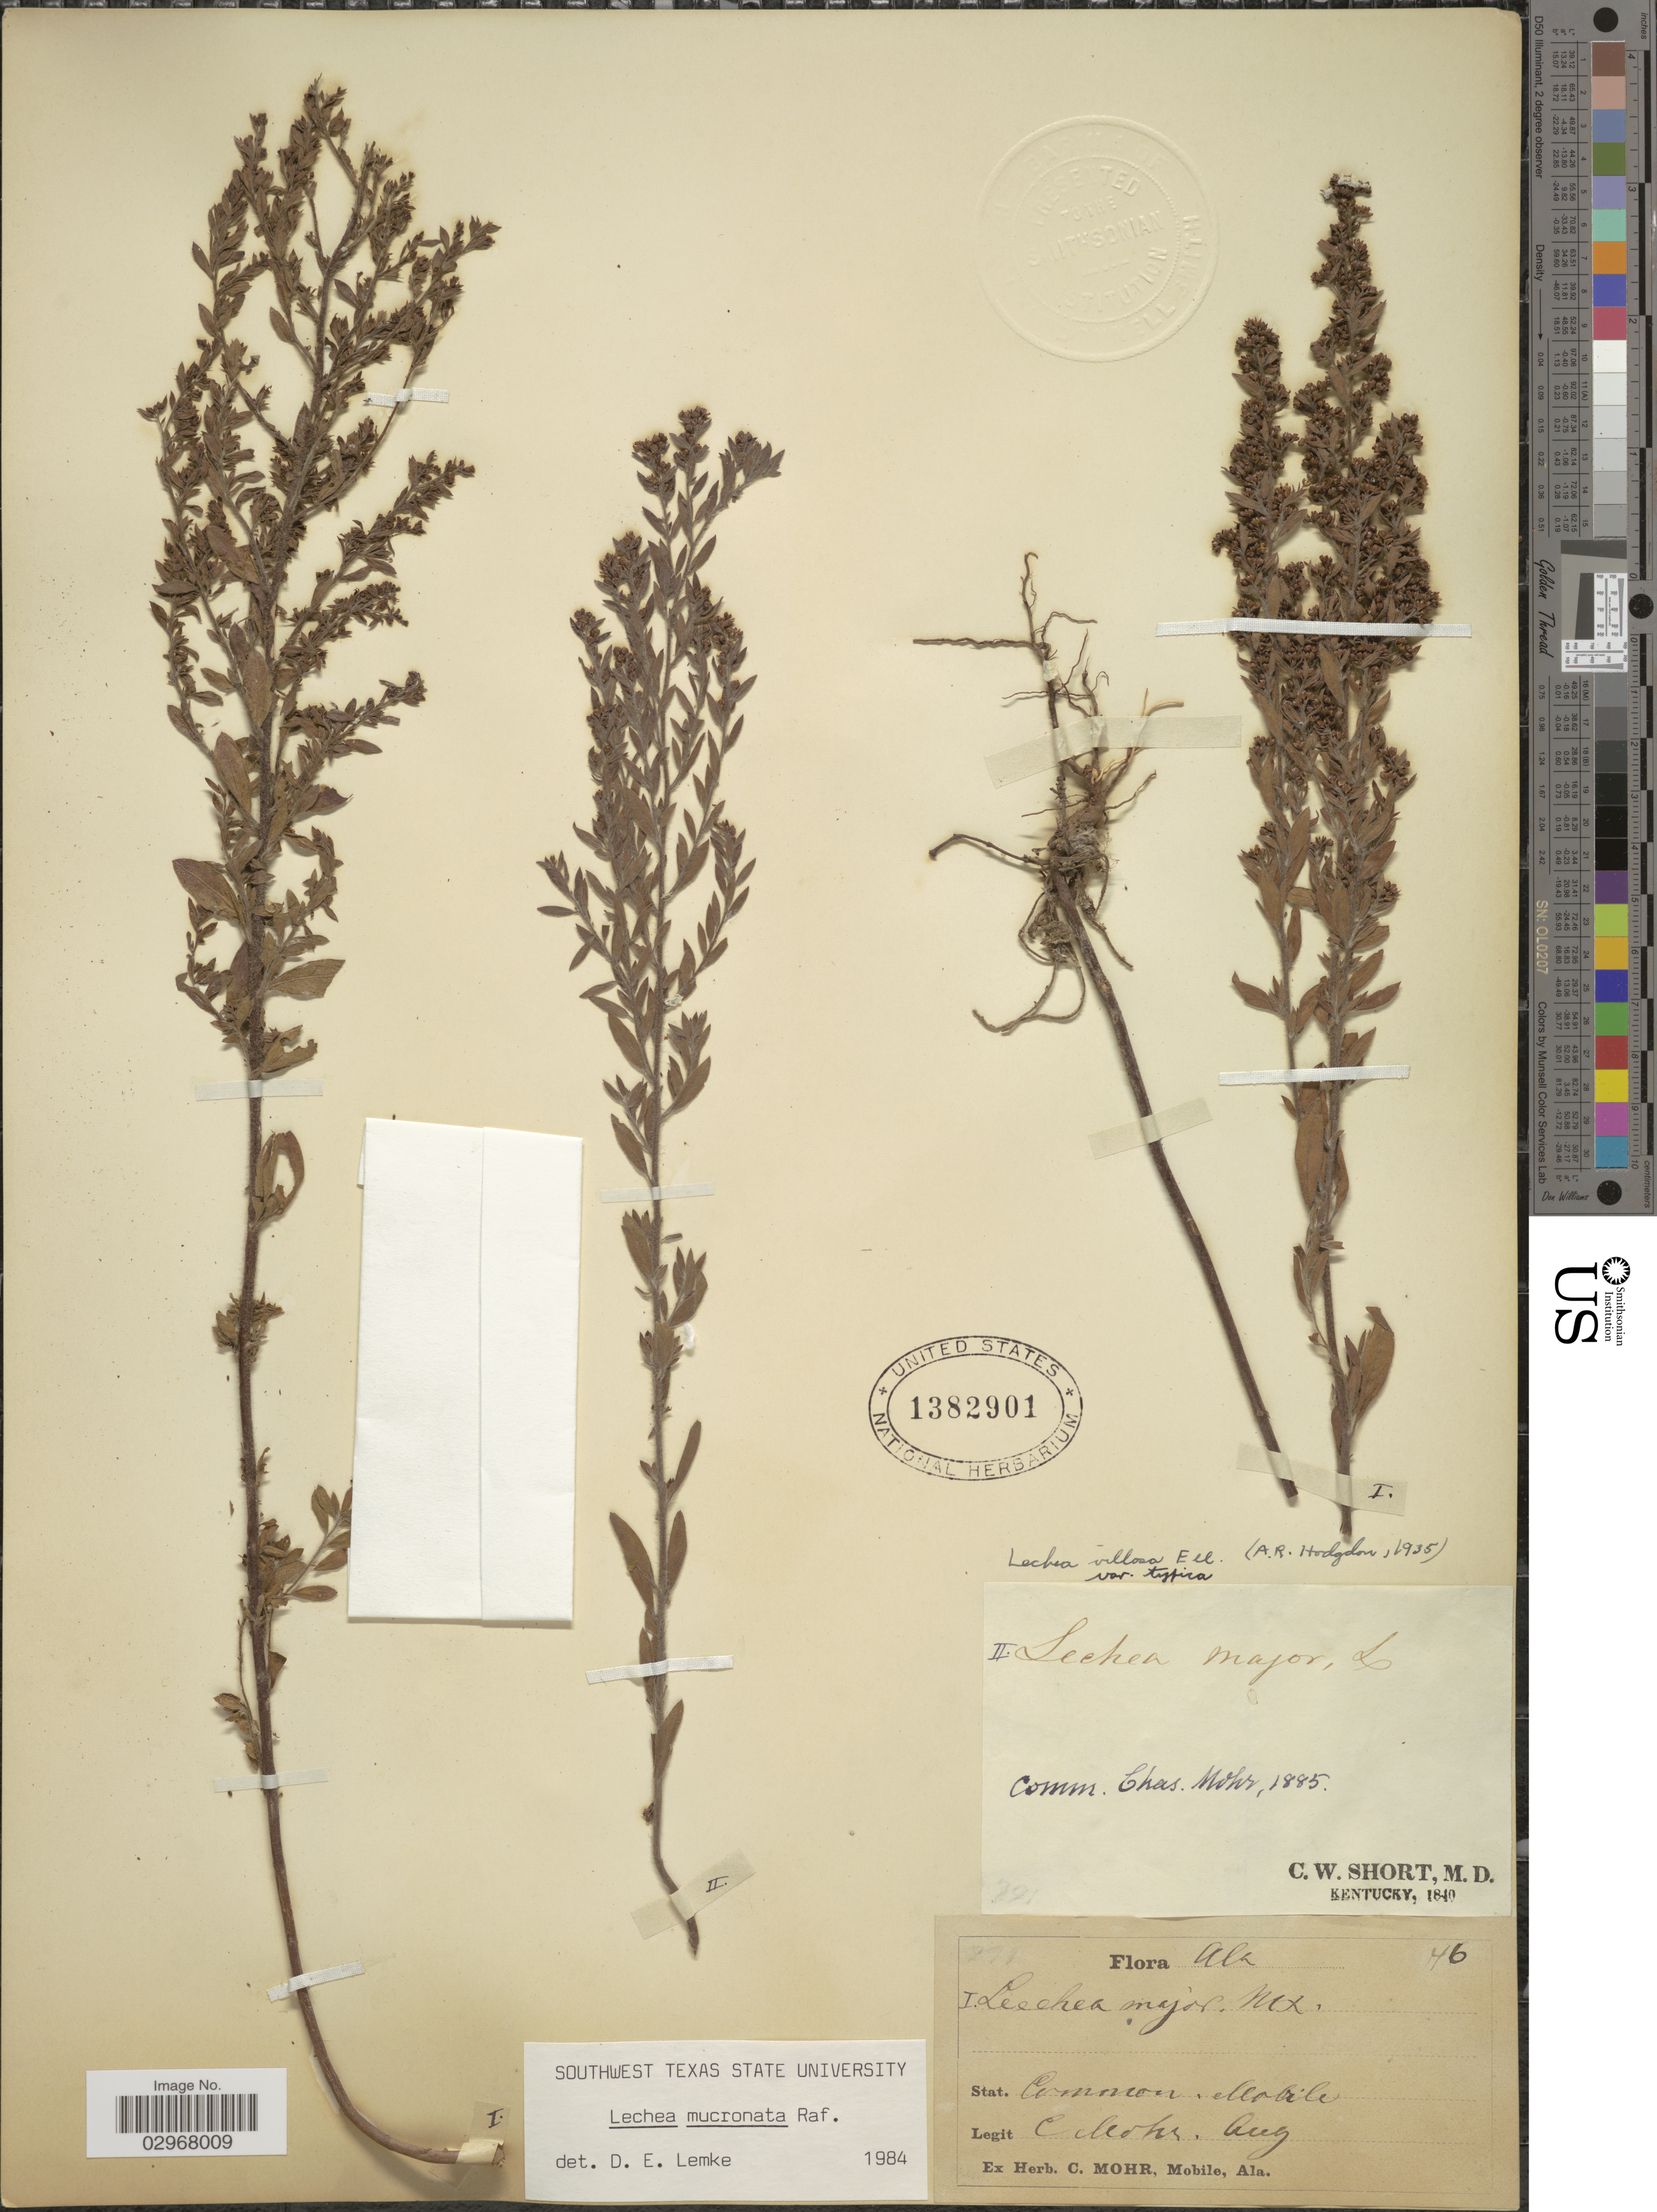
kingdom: Plantae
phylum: Tracheophyta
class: Magnoliopsida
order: Malvales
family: Cistaceae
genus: Lechea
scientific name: Lechea mucronata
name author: Raf.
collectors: C. T. Mohr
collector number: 46?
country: United States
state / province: Alabama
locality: Stat. Mobile. Ala.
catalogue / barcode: US 1382901